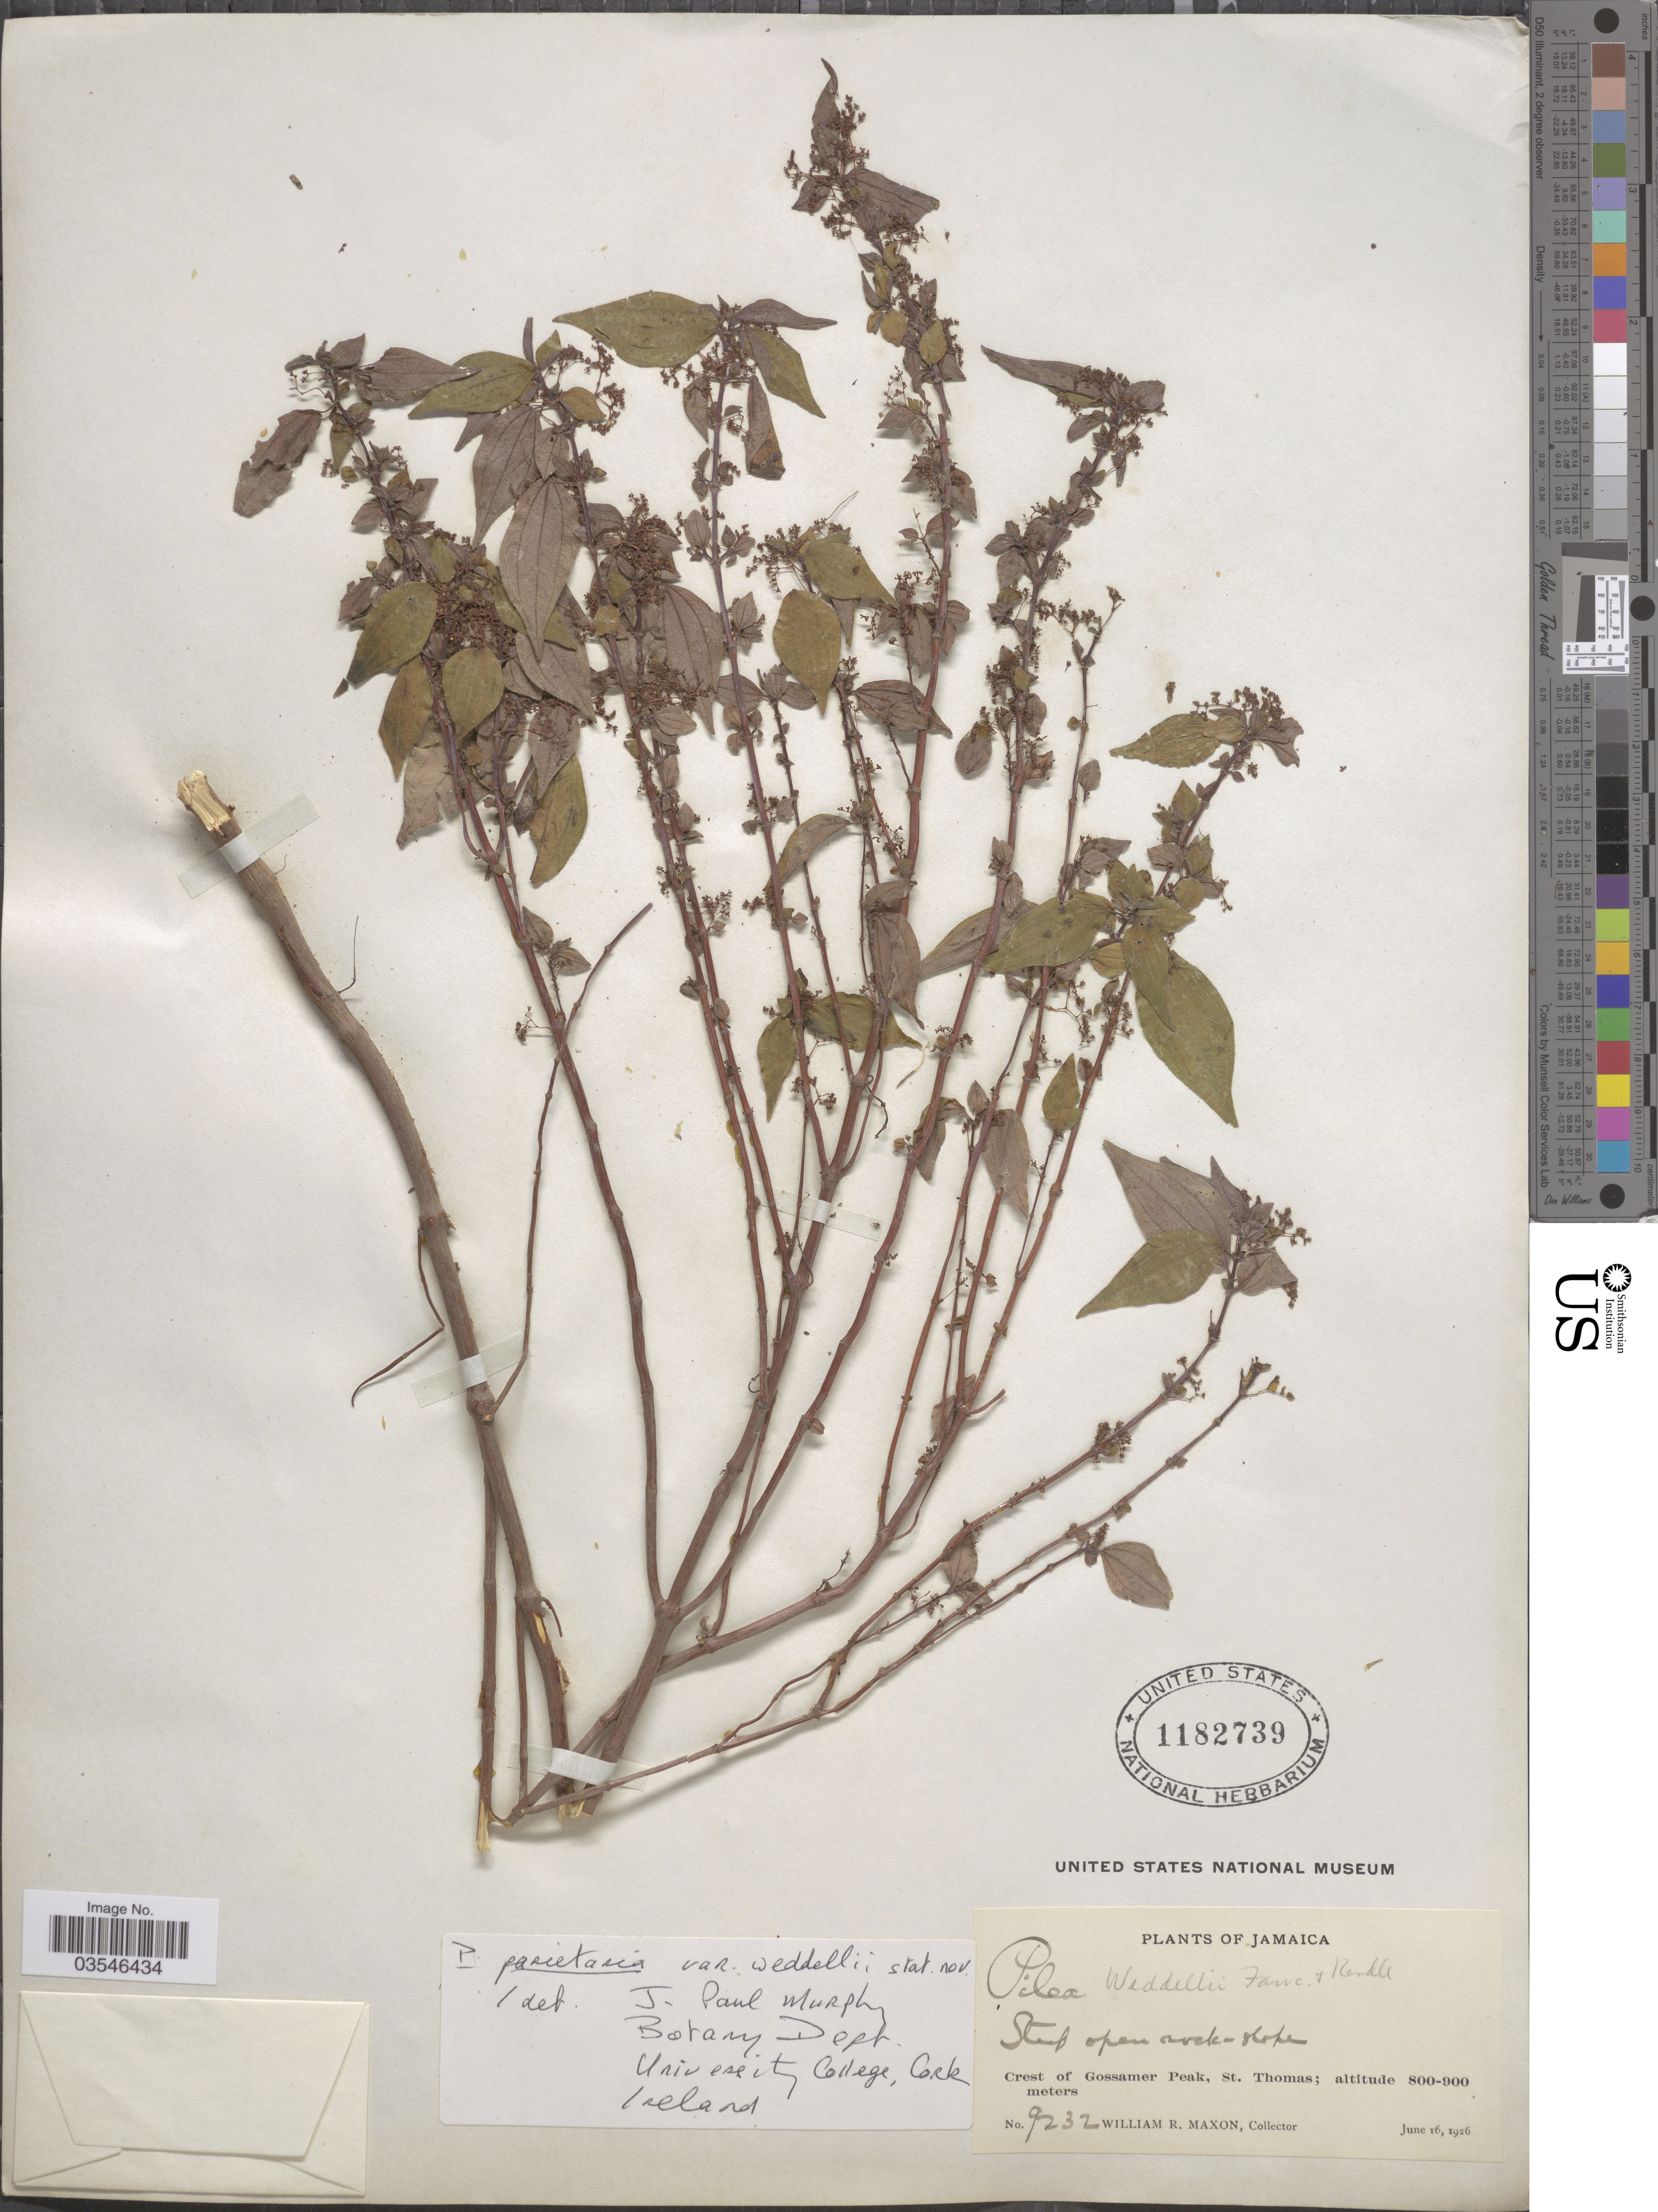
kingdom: Plantae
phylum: Tracheophyta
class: Magnoliopsida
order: Rosales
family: Urticaceae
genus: Pilea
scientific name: Pilea weddellii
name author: Fawc. & Rendle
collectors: W. R. Maxon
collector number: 9232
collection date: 1926-06-16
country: Jamaica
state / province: Saint Thomas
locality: Crest of Gossamer Peak, St. Thomas.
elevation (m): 800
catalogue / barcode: US 1182739